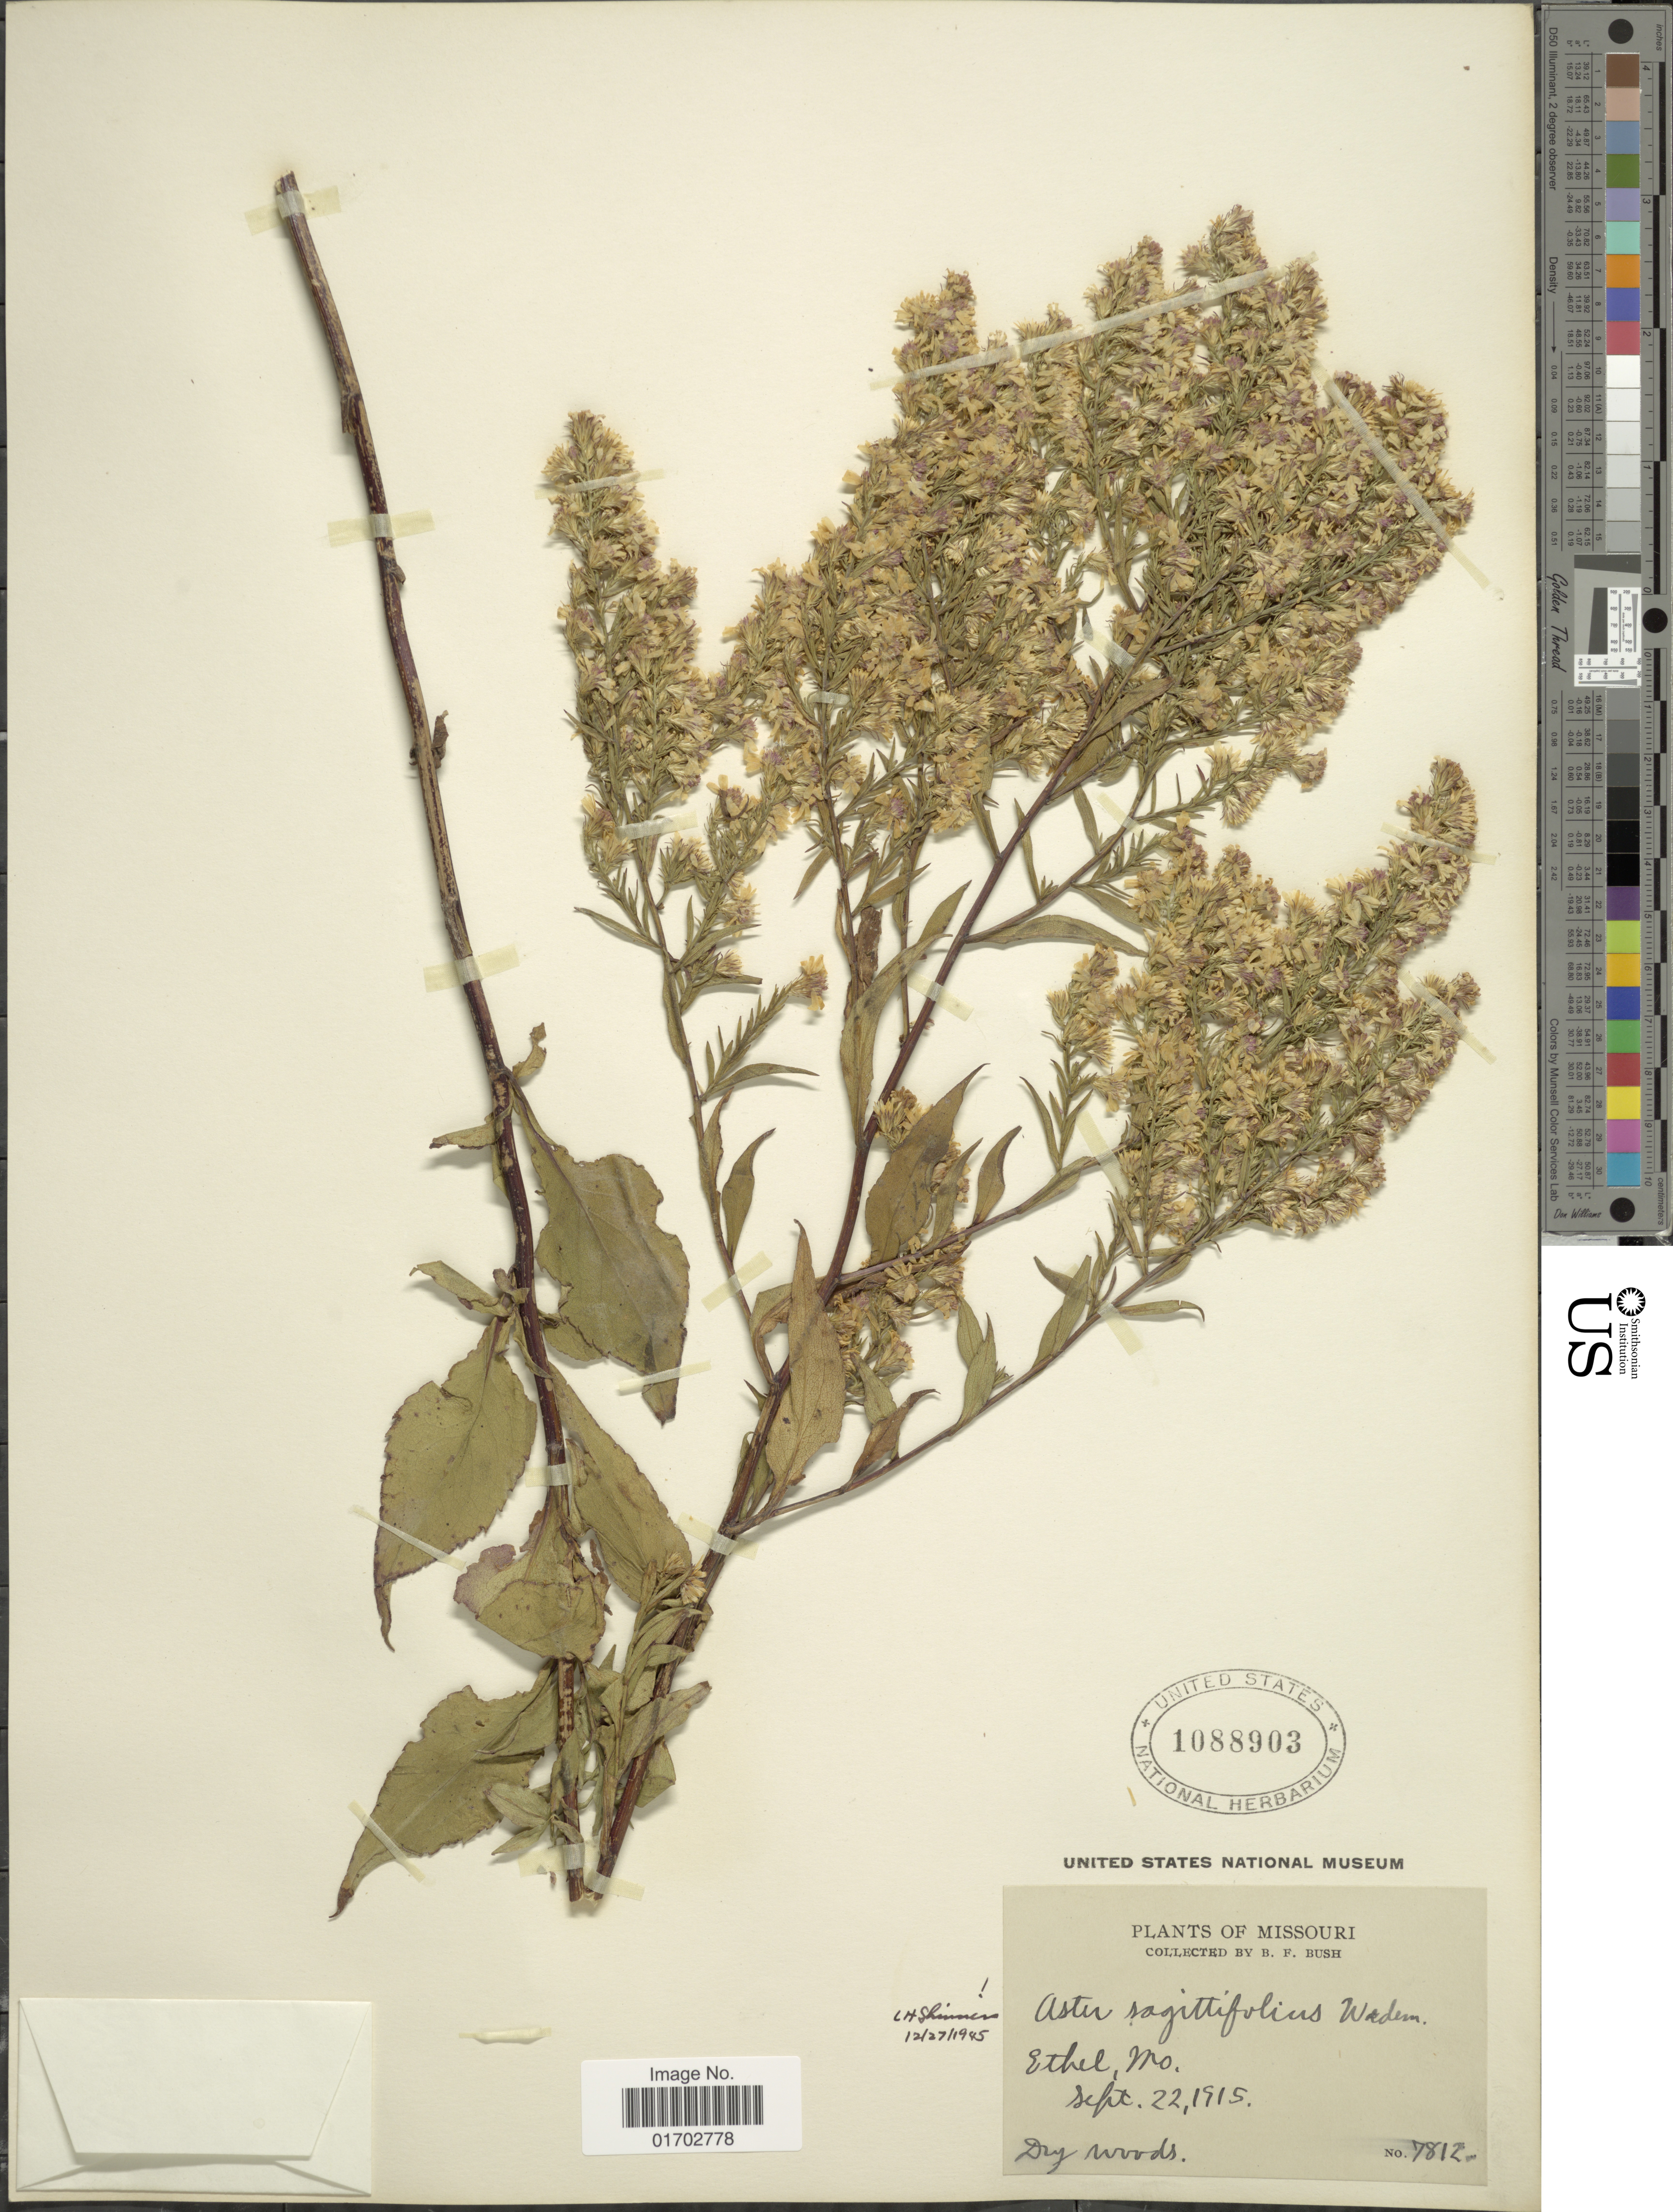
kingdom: Plantae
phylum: Tracheophyta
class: Magnoliopsida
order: Asterales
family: Asteraceae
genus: Symphyotrichum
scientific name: Symphyotrichum sagittifolium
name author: (Wedem. ex Willd.) G.L. Nesom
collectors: B. F. Bush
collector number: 7812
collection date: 1915-09-22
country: United States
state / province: Missouri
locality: Ethel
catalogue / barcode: US 1088903